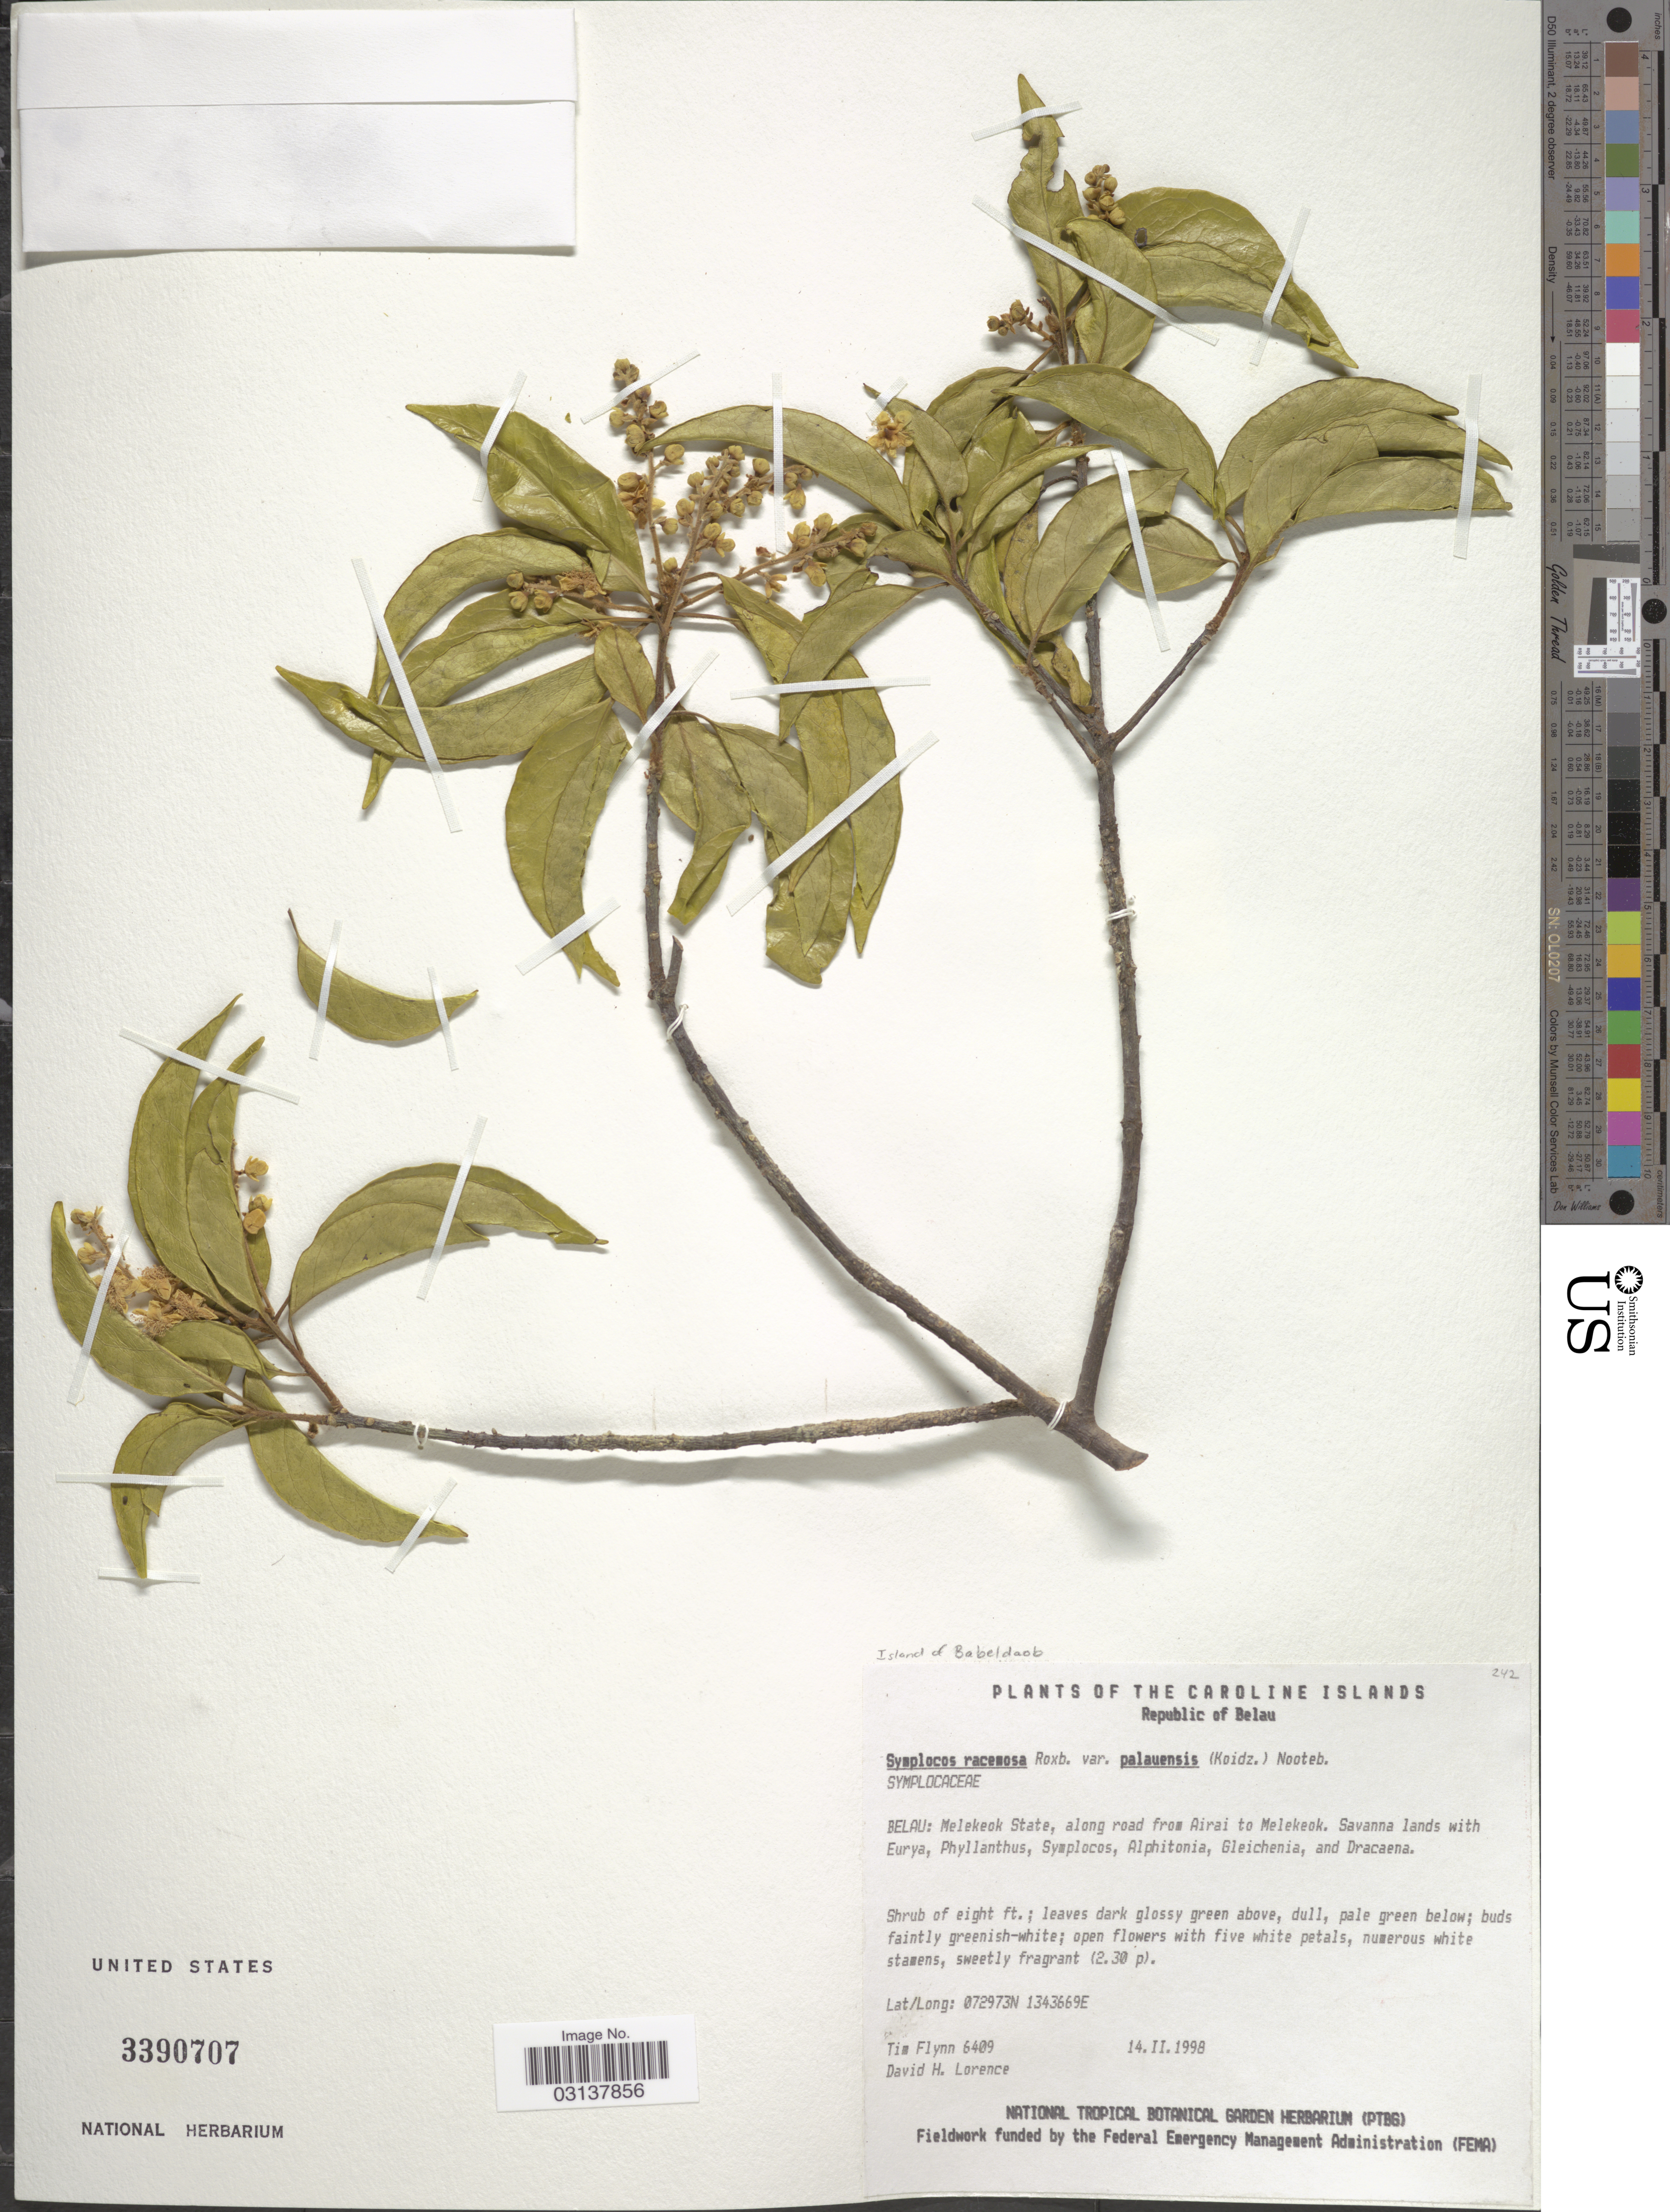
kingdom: Plantae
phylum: Tracheophyta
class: Magnoliopsida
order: Ericales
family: Symplocaceae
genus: Symplocos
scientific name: Symplocos sp.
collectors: T. W. Flynn & D. Lorence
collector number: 6409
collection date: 1998-02-14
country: Palau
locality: The Caroline Islands. Republic of Belau. Melekeok State, along road from Airai to Melekeok.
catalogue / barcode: US 3390707